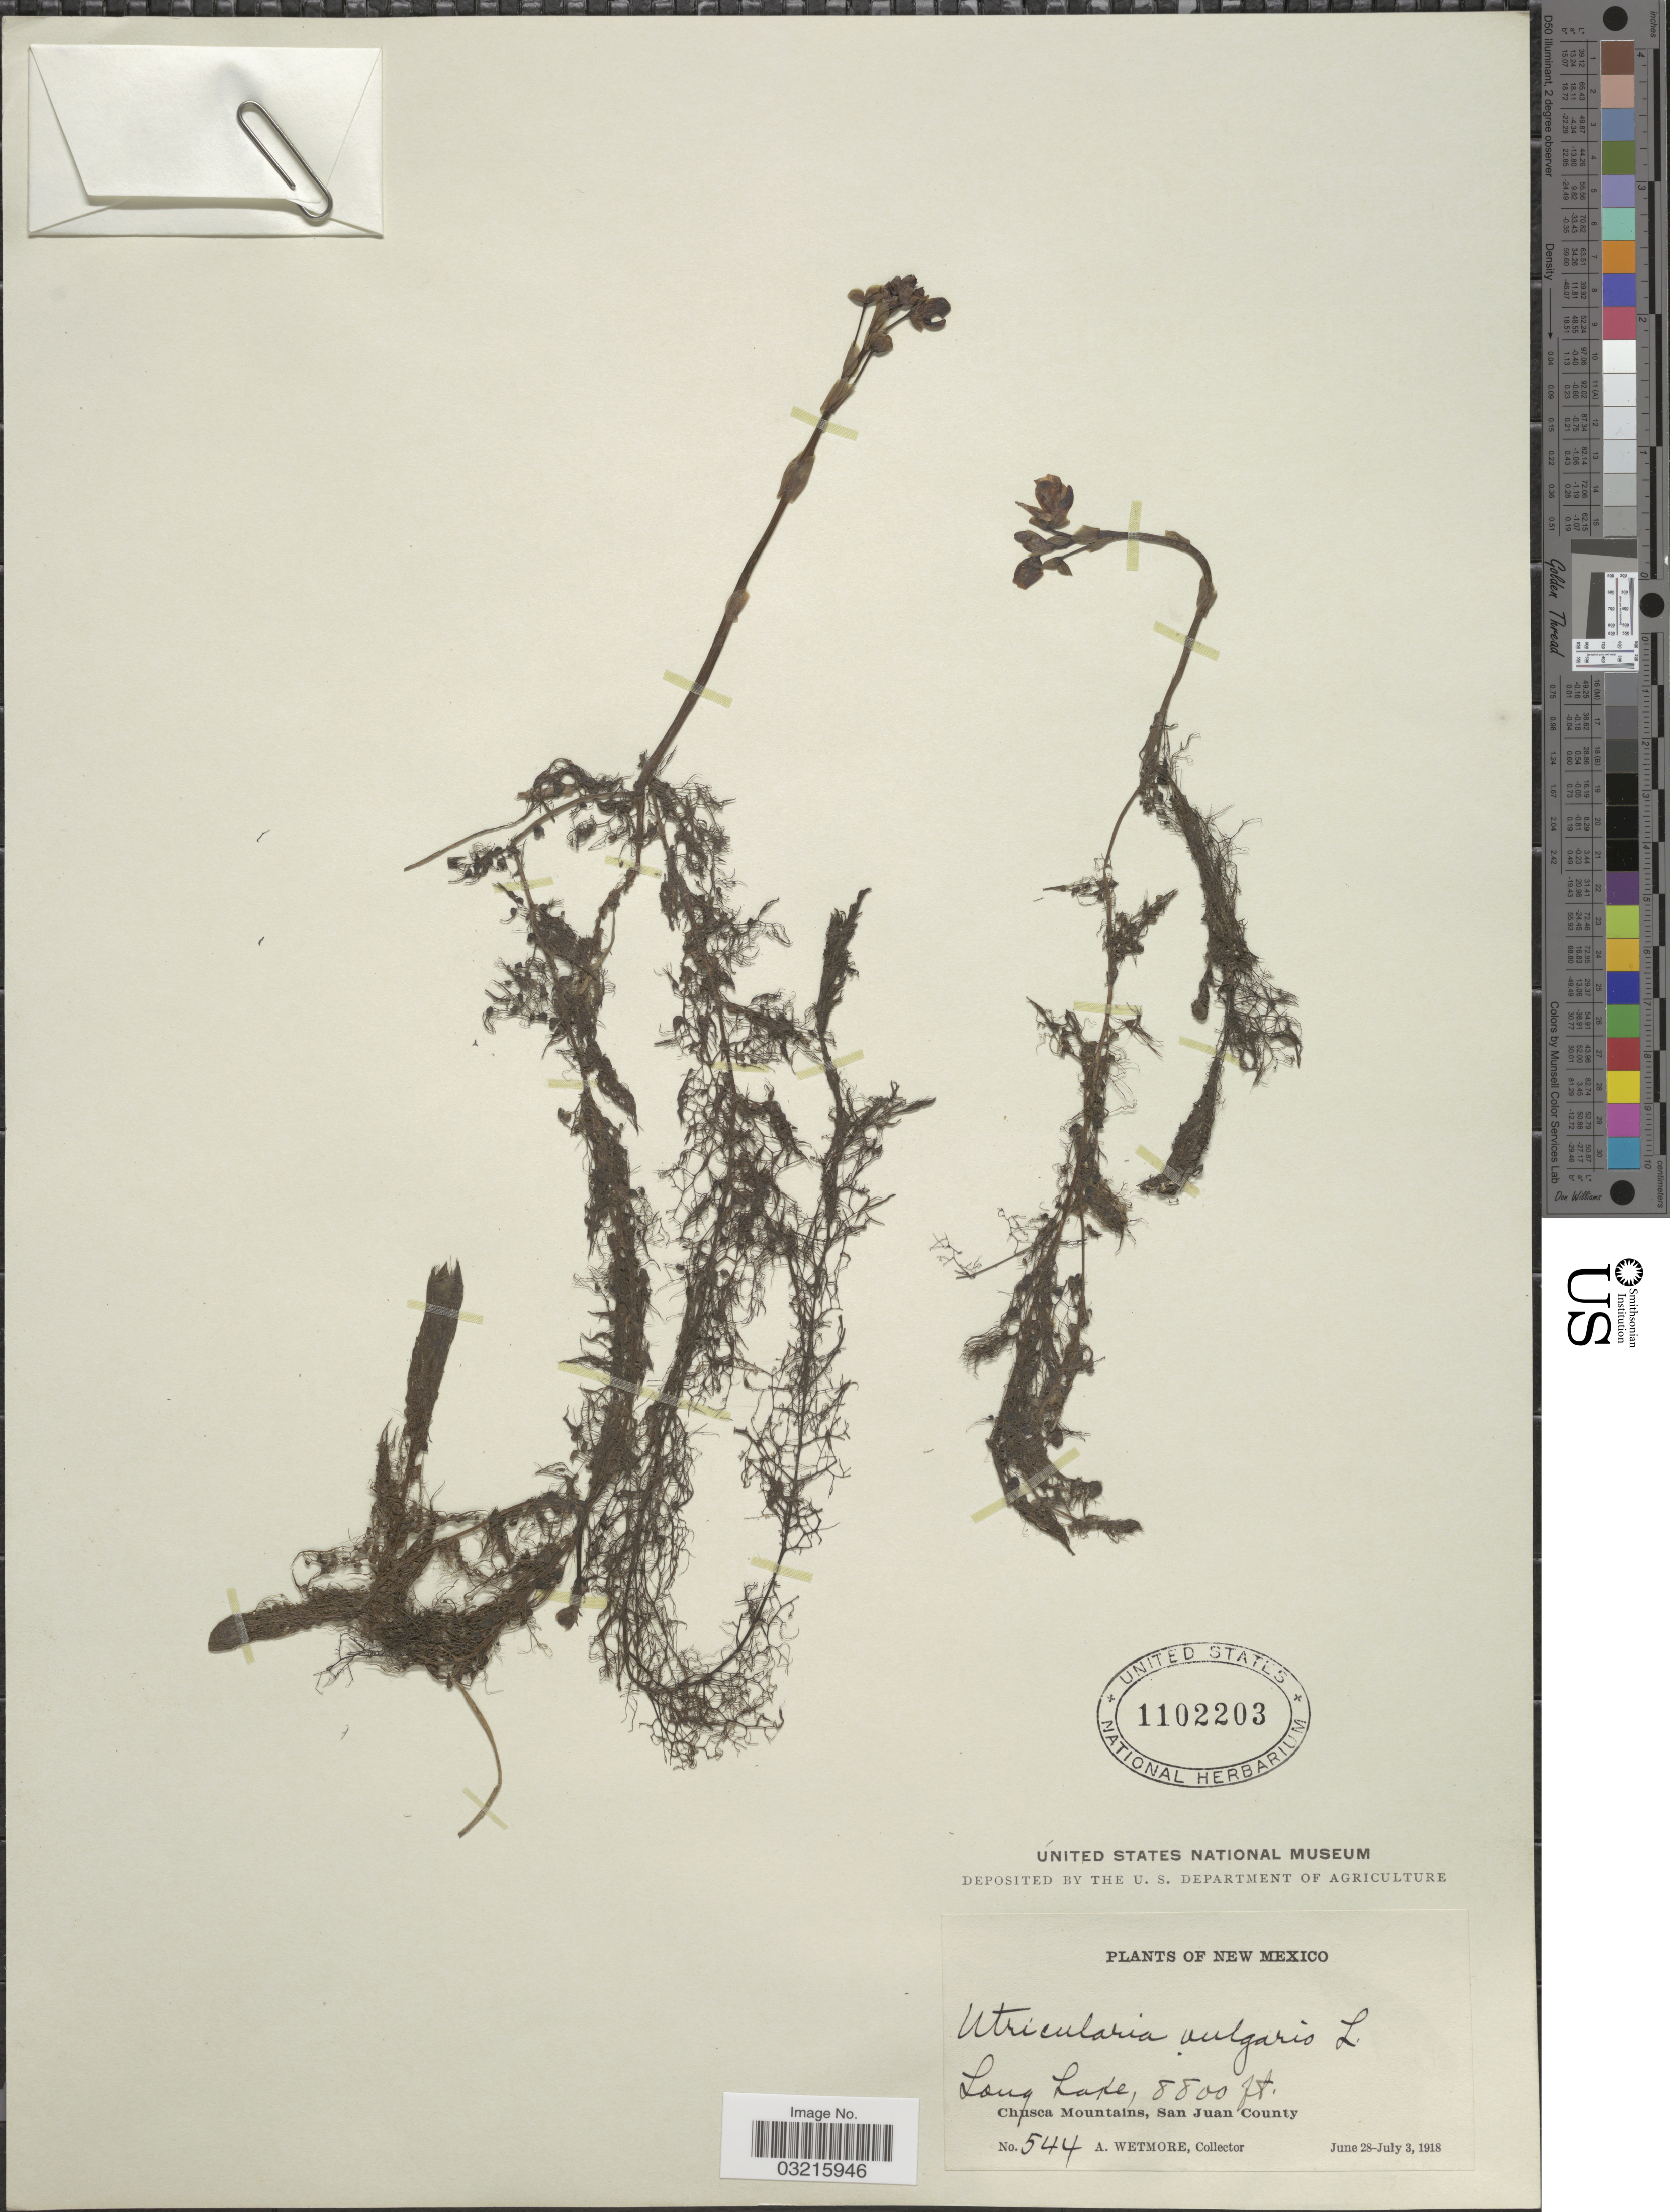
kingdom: Plantae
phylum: Tracheophyta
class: Magnoliopsida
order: Lamiales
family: Lentibulariaceae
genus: Utricularia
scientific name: Utricularia vulgaris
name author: L.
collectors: A. Wetmore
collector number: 544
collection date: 1918-06-28/1918-07-03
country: United States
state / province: New Mexico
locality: Long Lake. Chusca Mountains, San Juan County.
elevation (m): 2682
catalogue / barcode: US 1102203